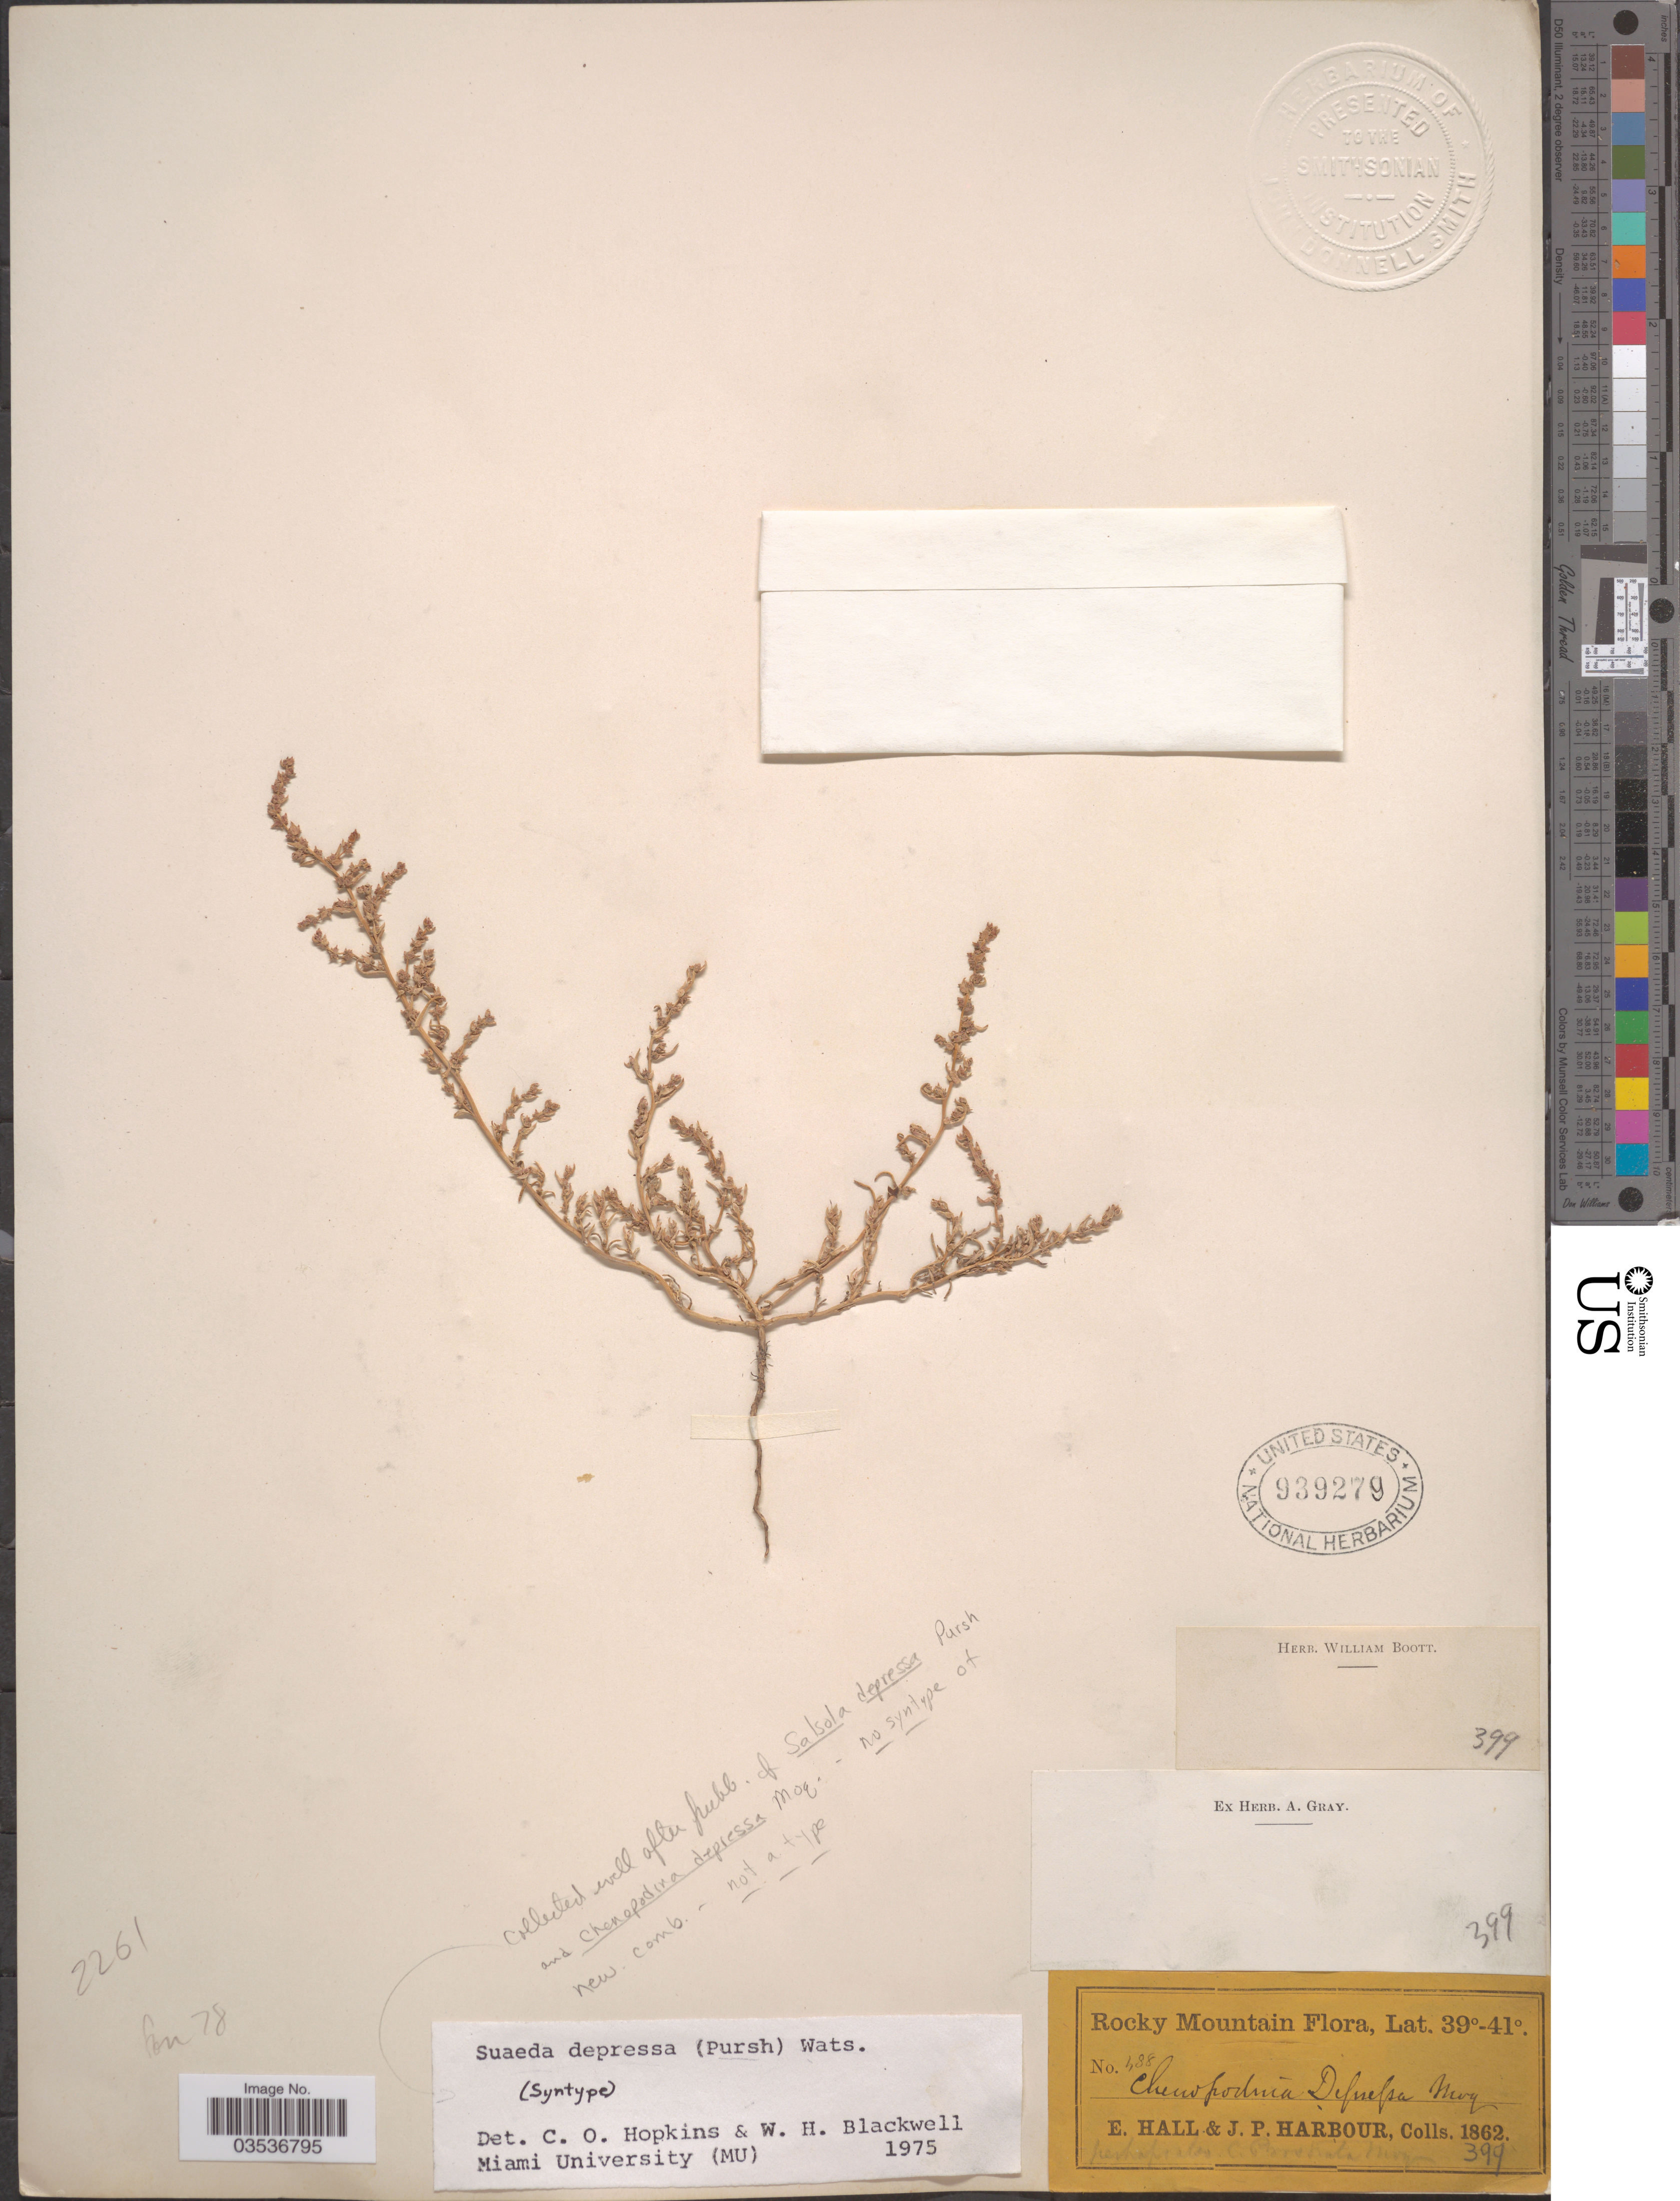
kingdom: Plantae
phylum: Tracheophyta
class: Magnoliopsida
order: Caryophyllales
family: Amaranthaceae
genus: Suaeda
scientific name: Suaeda depressa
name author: (Pursh) S. Watson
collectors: E. Hall & J. Harbour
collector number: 488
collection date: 1862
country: United States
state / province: Colorado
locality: Rocky Mountain.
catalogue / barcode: US 939279